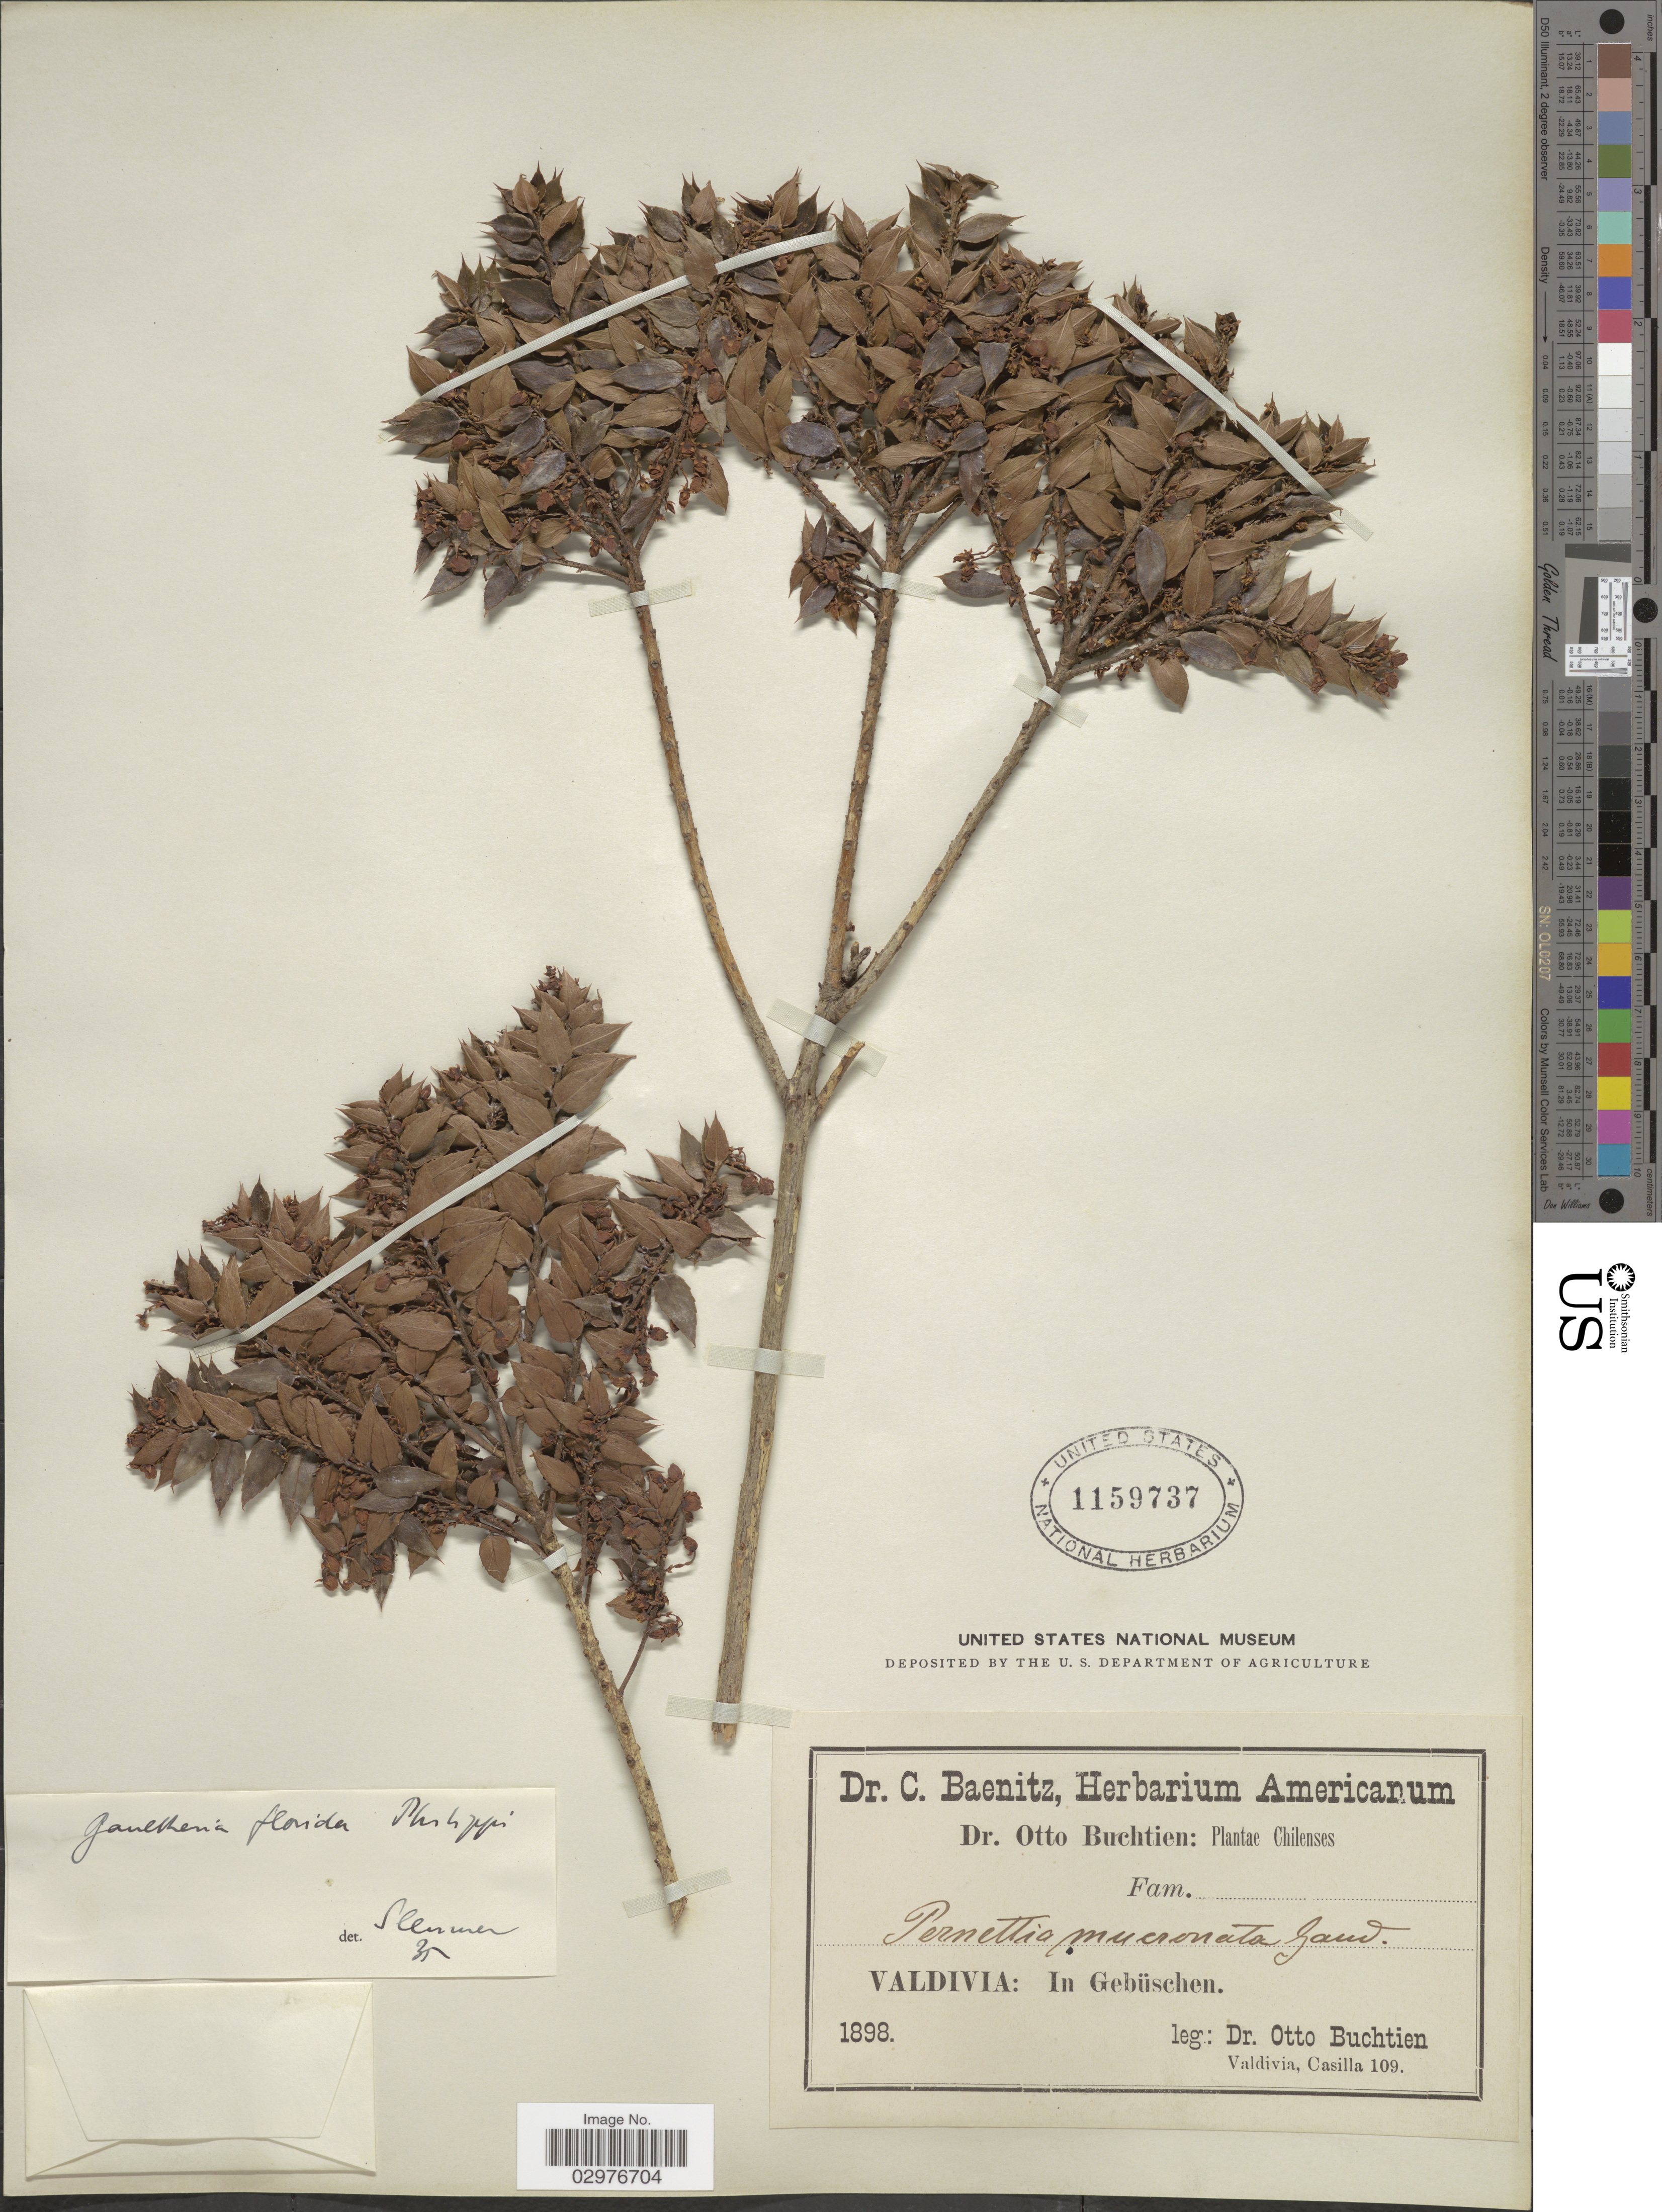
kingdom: Plantae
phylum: Tracheophyta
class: Magnoliopsida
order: Ericales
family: Ericaceae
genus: Gaultheria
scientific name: Gaultheria phillyreifolia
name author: (Pers.) Sleumer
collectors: O. Buchtien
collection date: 1898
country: Chile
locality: Valdivia: In Gebüschen.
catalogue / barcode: US 1159737